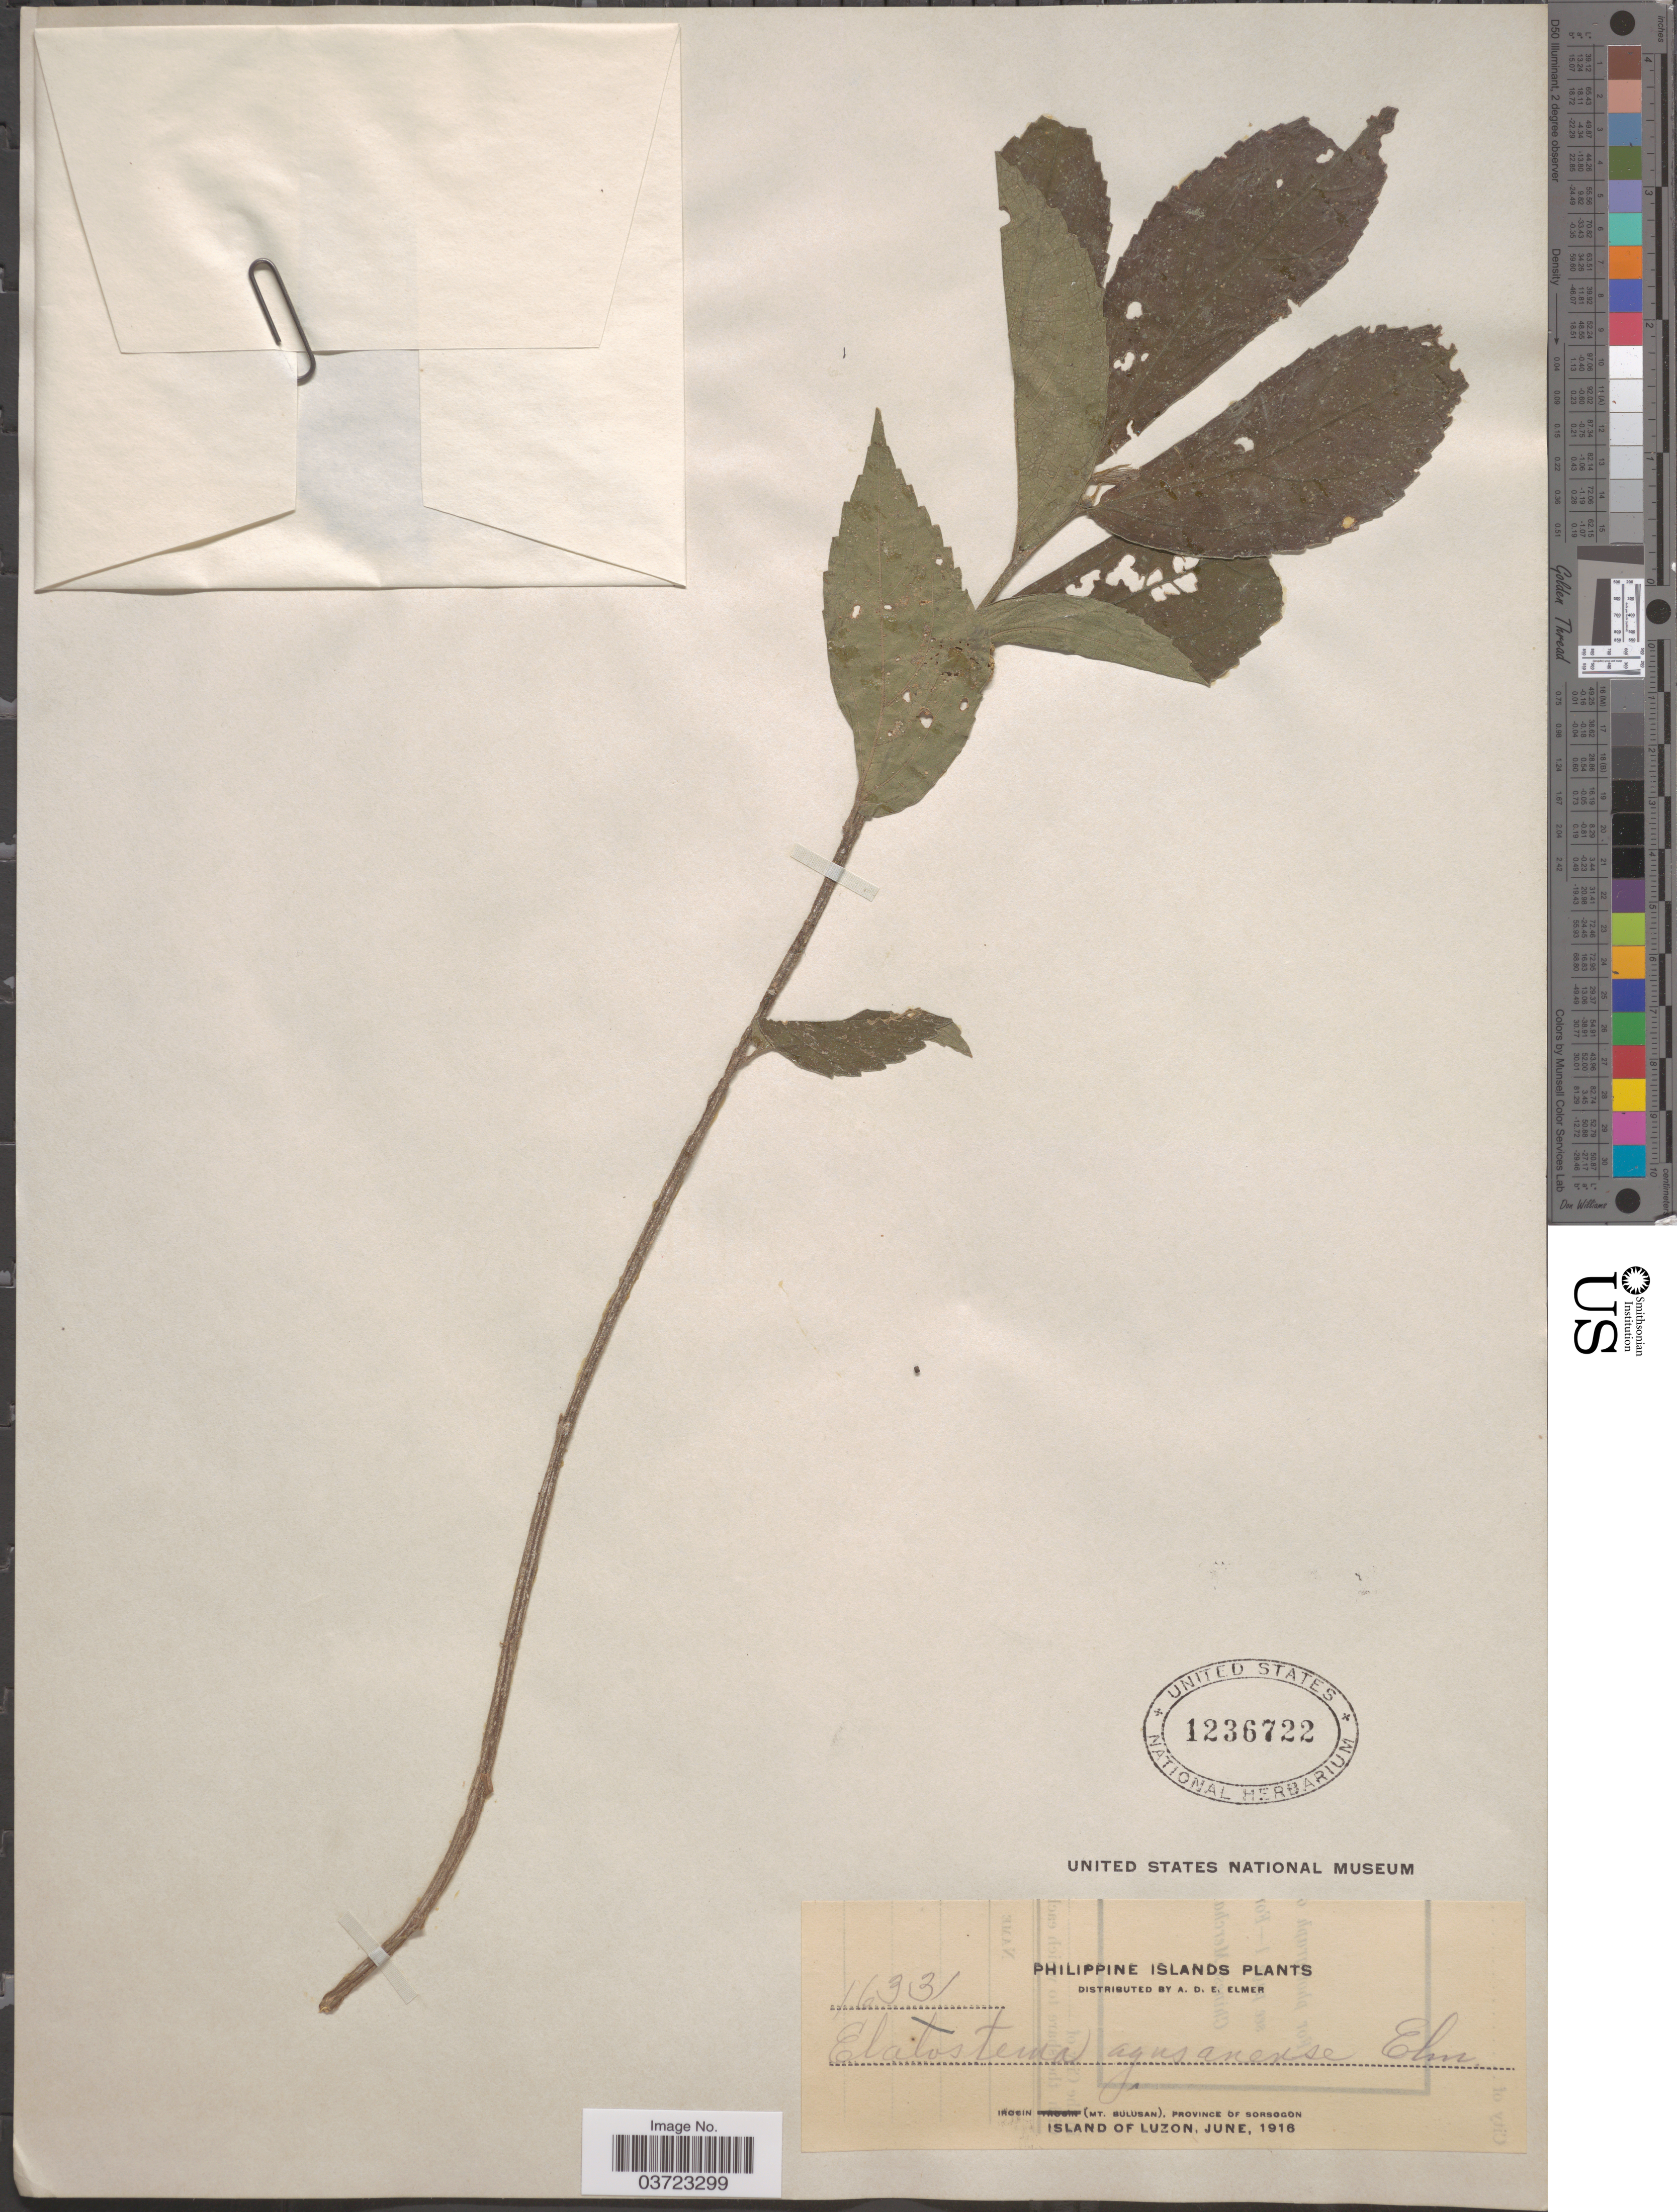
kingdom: Plantae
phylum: Tracheophyta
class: Magnoliopsida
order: Rosales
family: Urticaceae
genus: Elatostema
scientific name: Elatostema agusanense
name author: Elmer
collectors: A. D. E. Elmer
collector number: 16331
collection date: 1916-06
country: Philippines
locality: Philippine Islands. Irosin (Mt. Bulusan), Province of Sorsogon. Island of Luzon.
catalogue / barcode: US 1236722